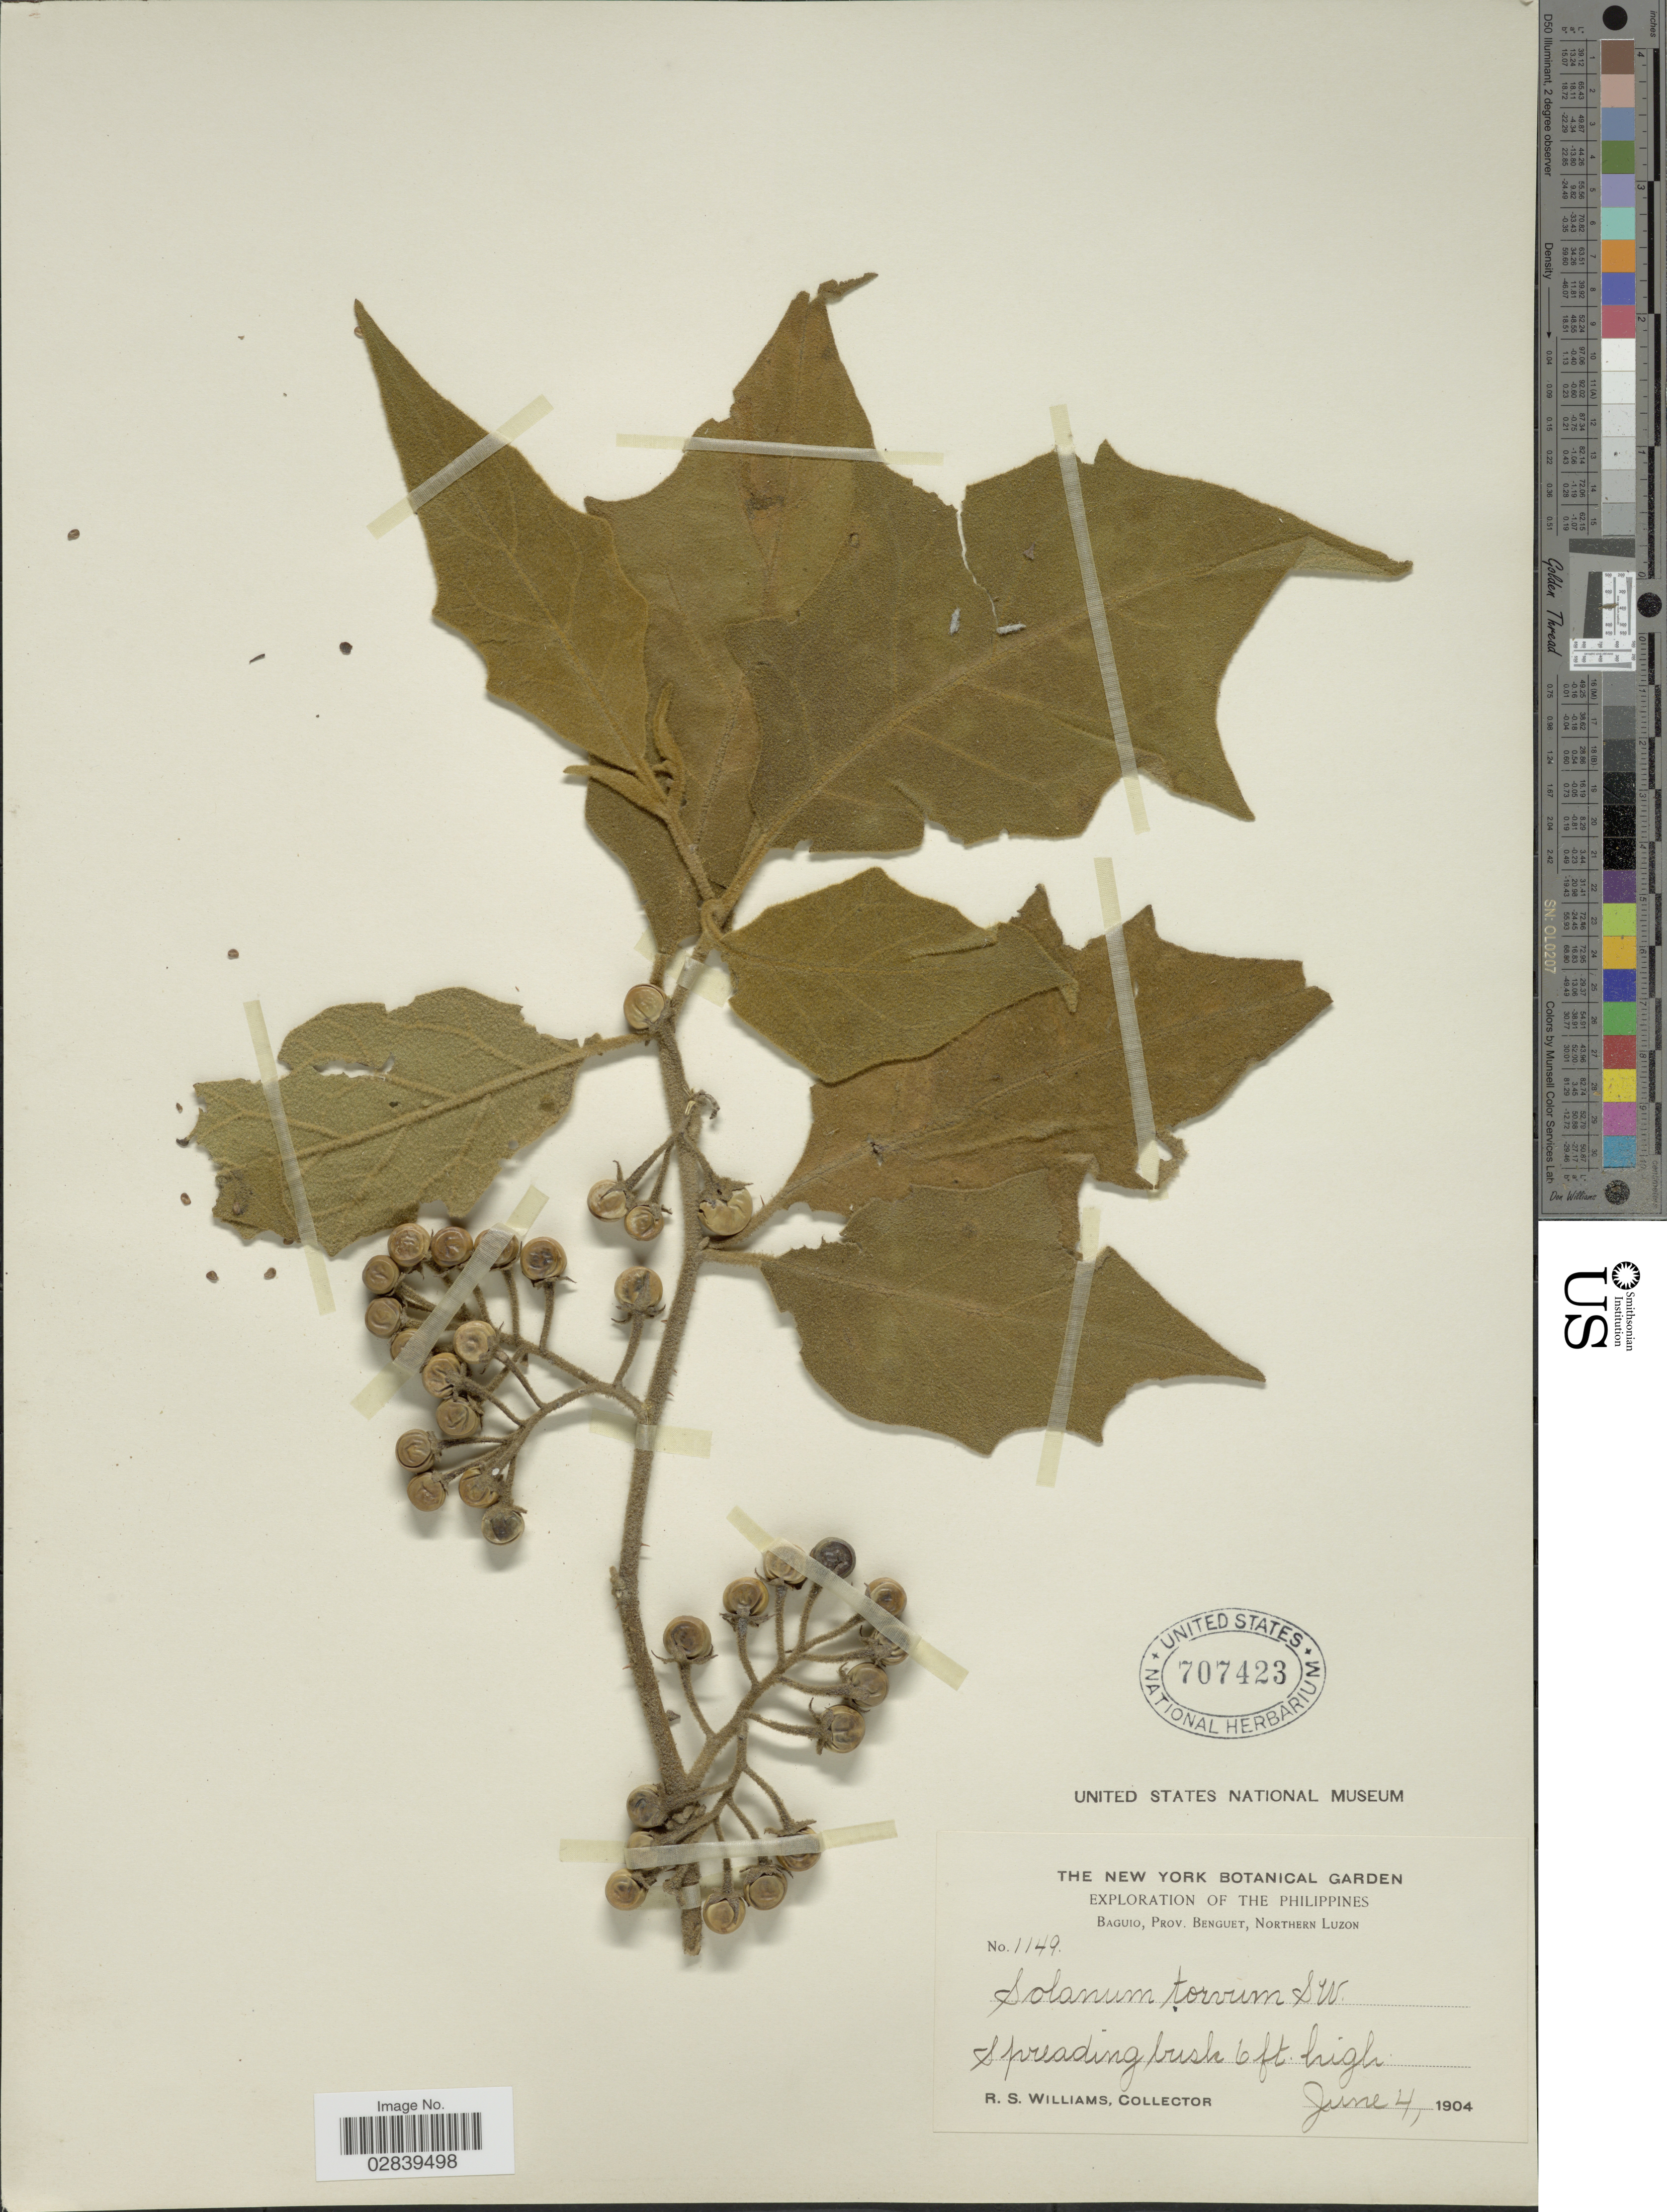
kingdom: Plantae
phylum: Tracheophyta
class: Magnoliopsida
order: Solanales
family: Solanaceae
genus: Solanum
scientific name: Solanum torvum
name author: Sw.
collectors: R. S. Williams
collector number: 1149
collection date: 1904-06-04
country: Philippines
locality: Baguio, Prov. Benguet, Northern Luzon.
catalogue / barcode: US 707423